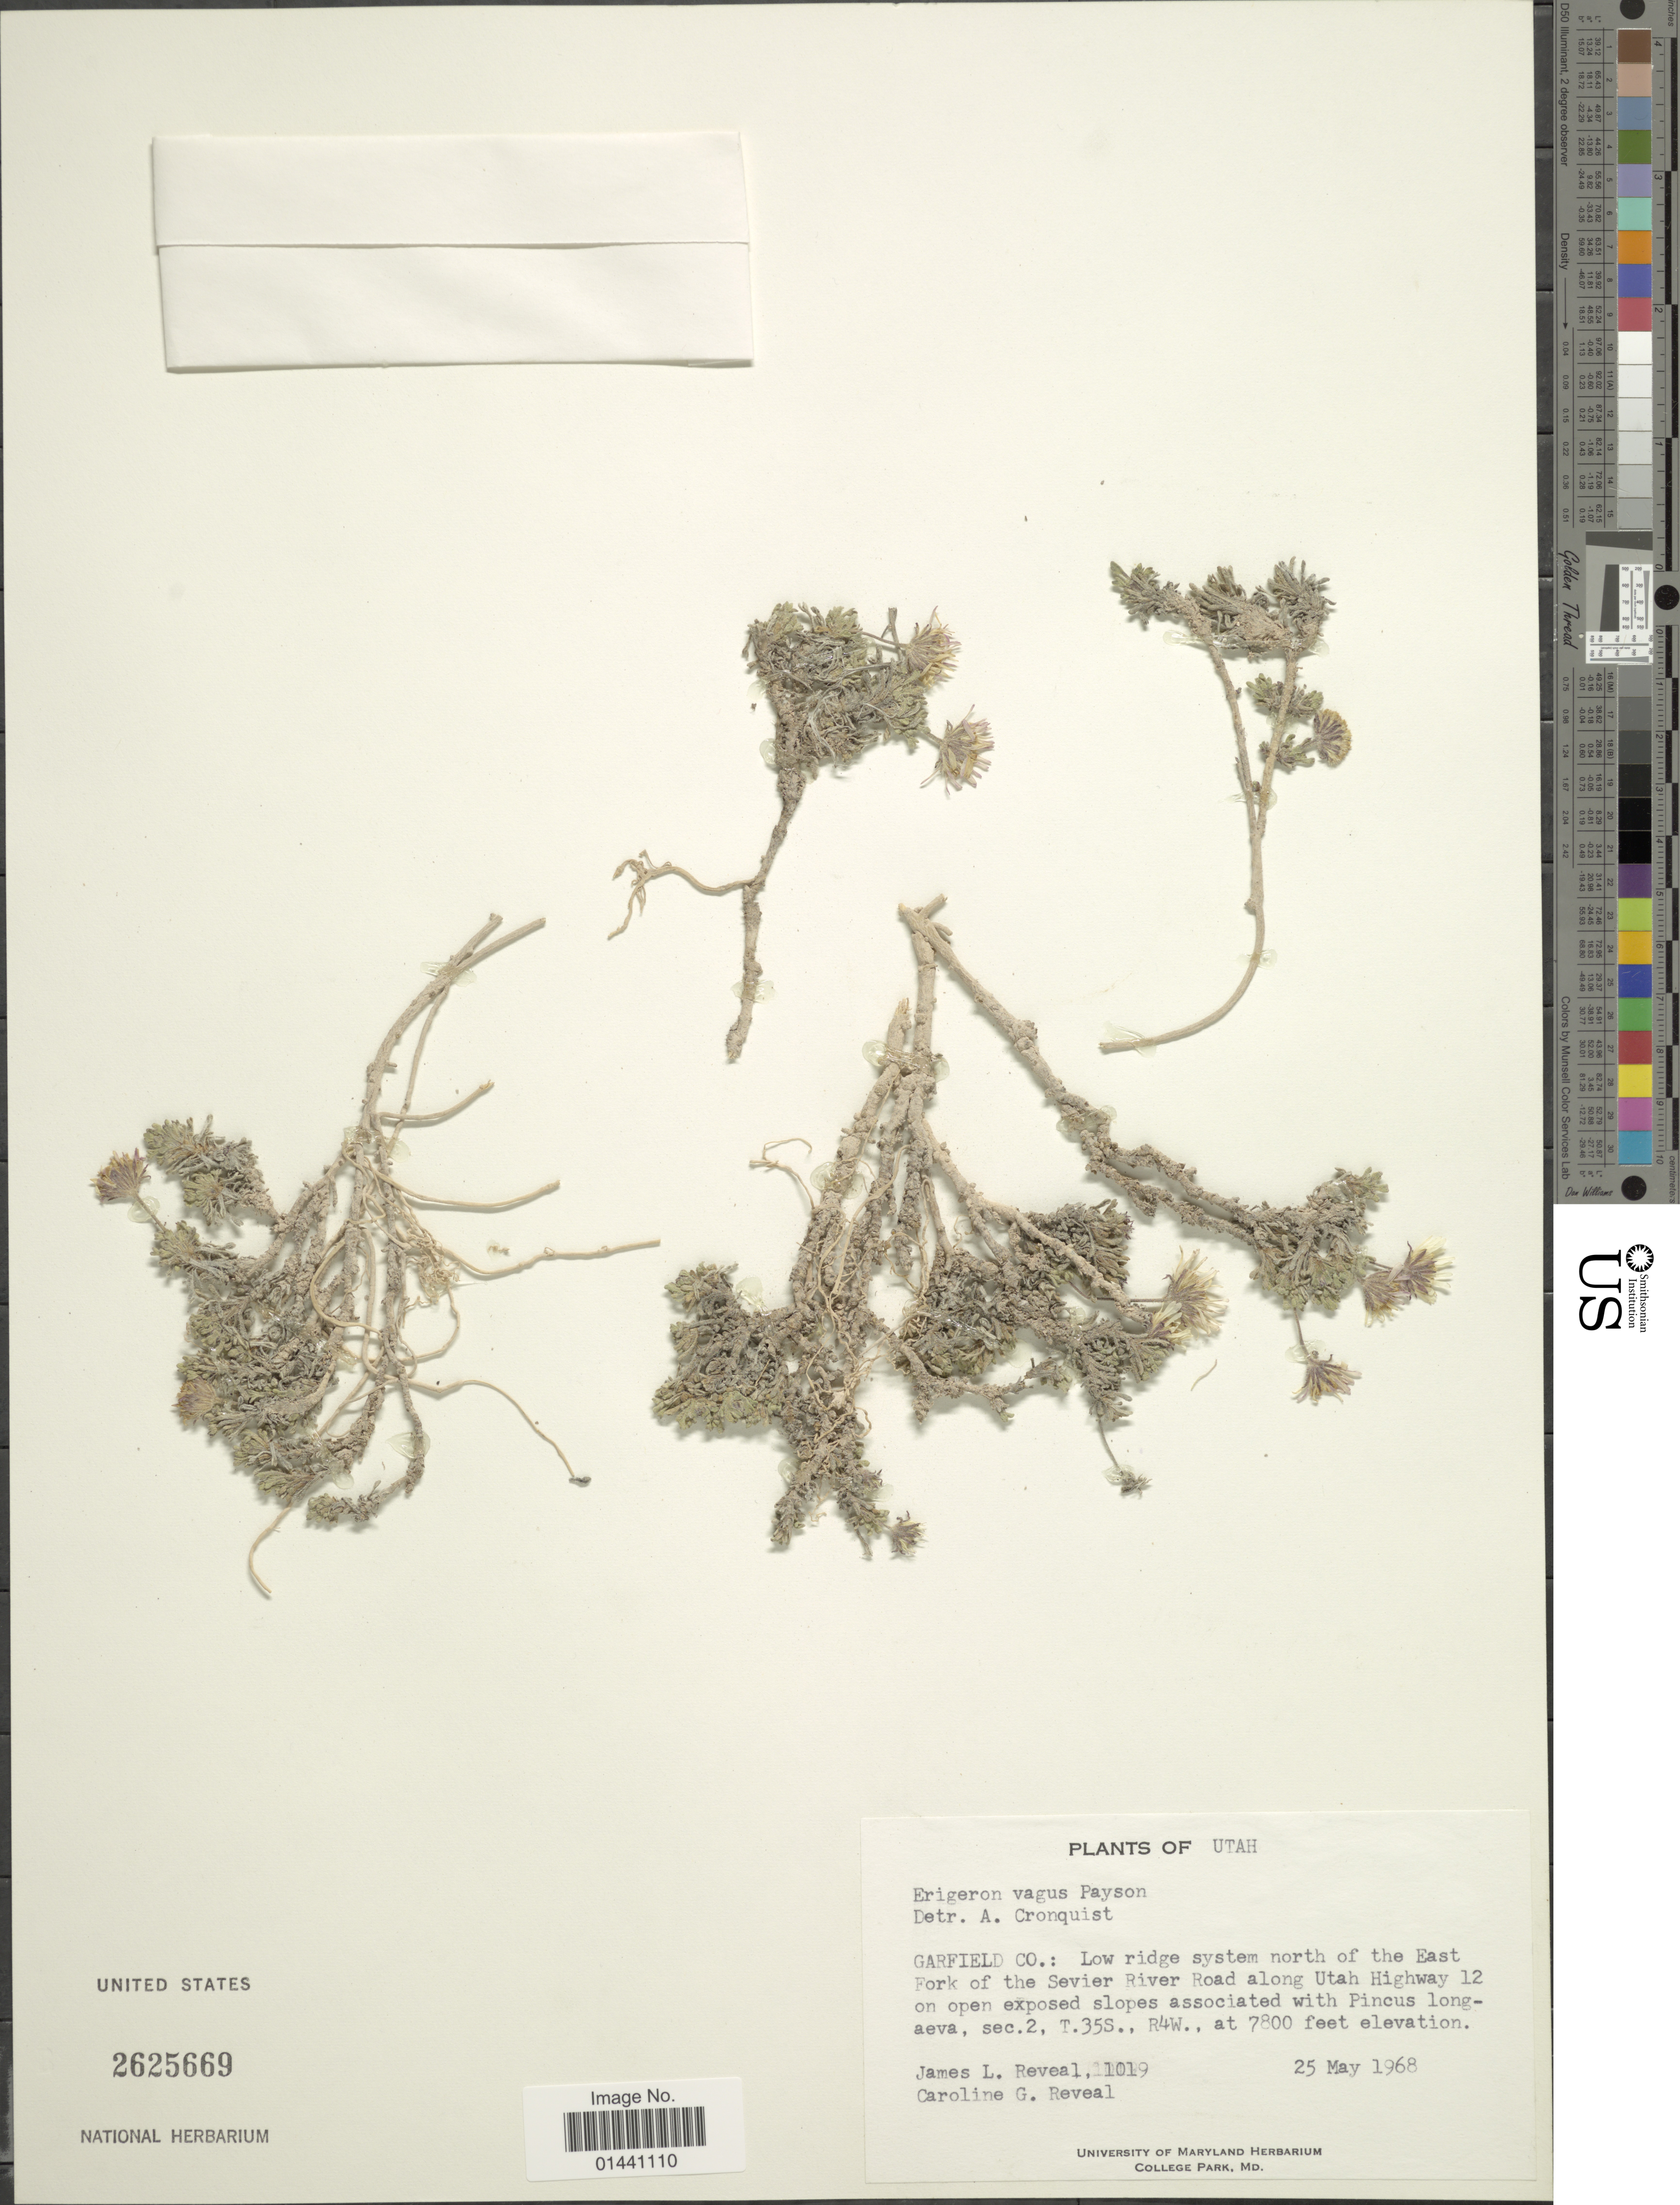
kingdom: Plantae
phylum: Tracheophyta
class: Magnoliopsida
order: Asterales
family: Asteraceae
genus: Erigeron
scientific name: Erigeron vagus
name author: Payson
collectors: J. L. Reveal & C. G. Reveal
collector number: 101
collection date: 1968-05-25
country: United States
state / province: Utah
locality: Garfield Co.: low ridge system north of the East Fork of the Sevier River Road along Utah Highway 12 on open exposed slopes, sec. 2, T.35S., R4W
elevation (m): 2377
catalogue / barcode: US 2625669